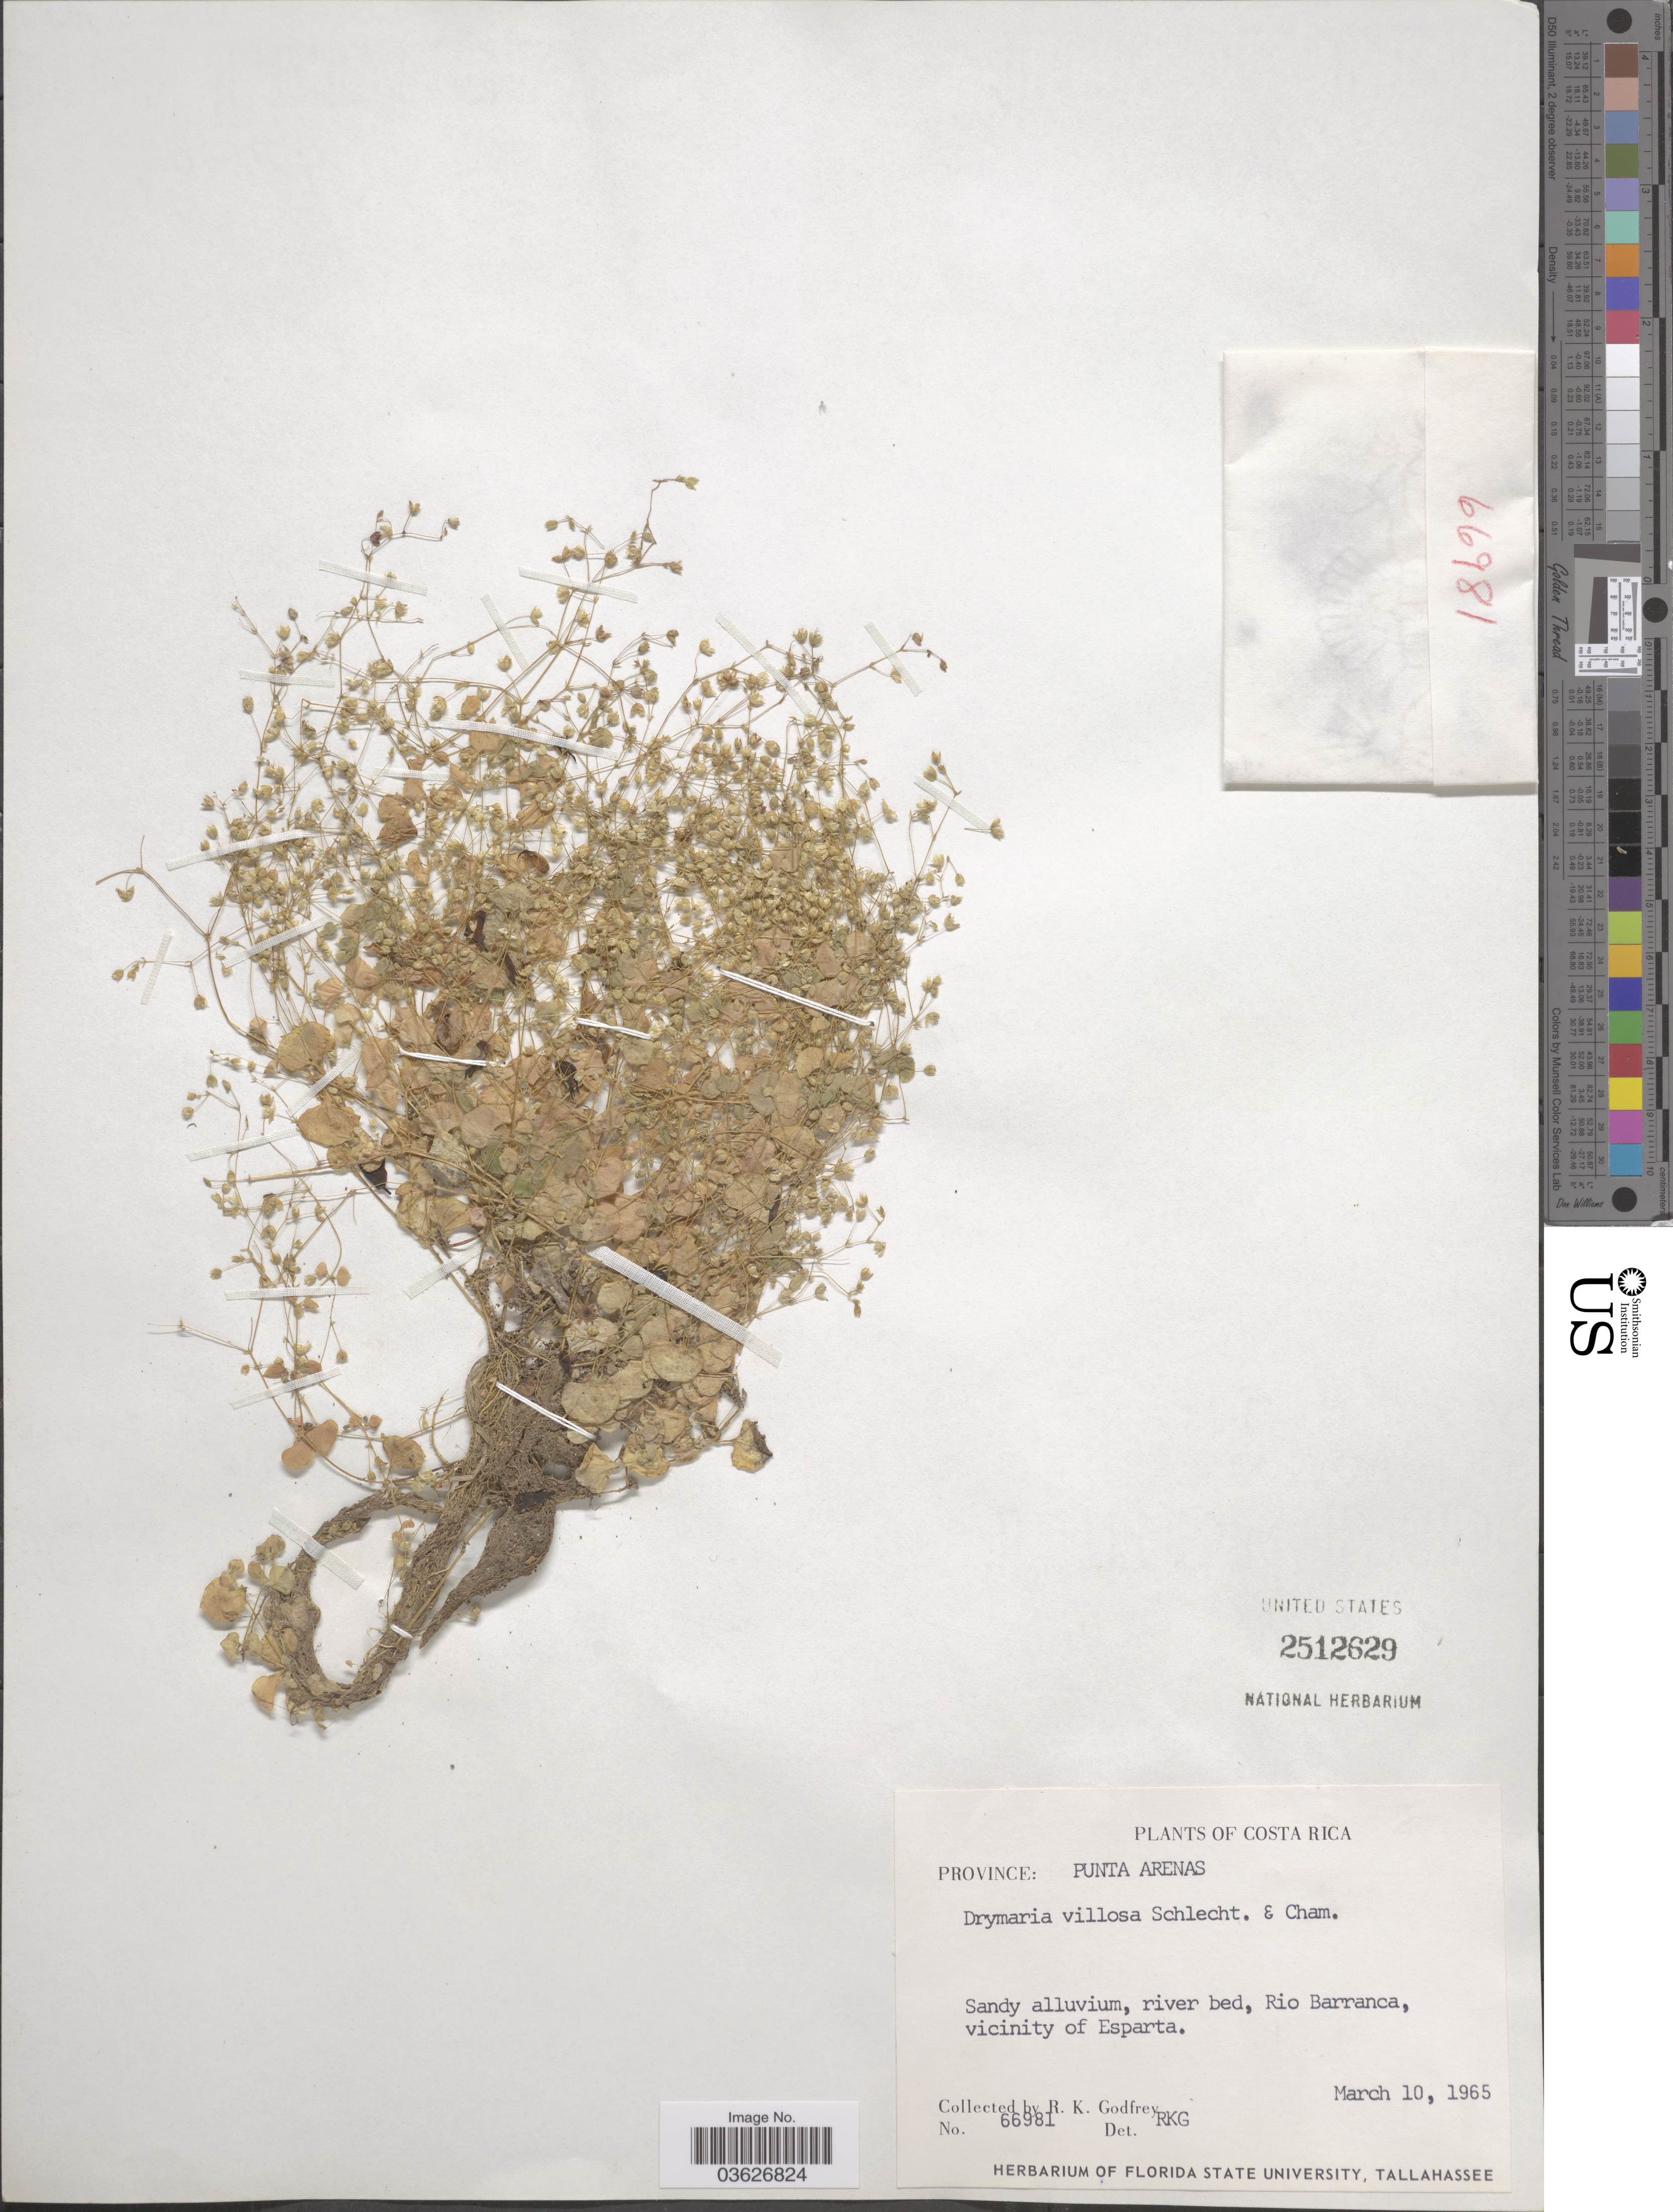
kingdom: Plantae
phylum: Tracheophyta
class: Magnoliopsida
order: Caryophyllales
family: Caryophyllaceae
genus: Drymaria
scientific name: Drymaria villosa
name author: Cham. & Schltdl.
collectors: R. K. Godfrey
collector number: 66981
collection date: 1965-03-10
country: Costa Rica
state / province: Puntarenas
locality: Province: Punta Arenas. Rio Barranca, vicinity of Esparta.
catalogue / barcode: US 2512629